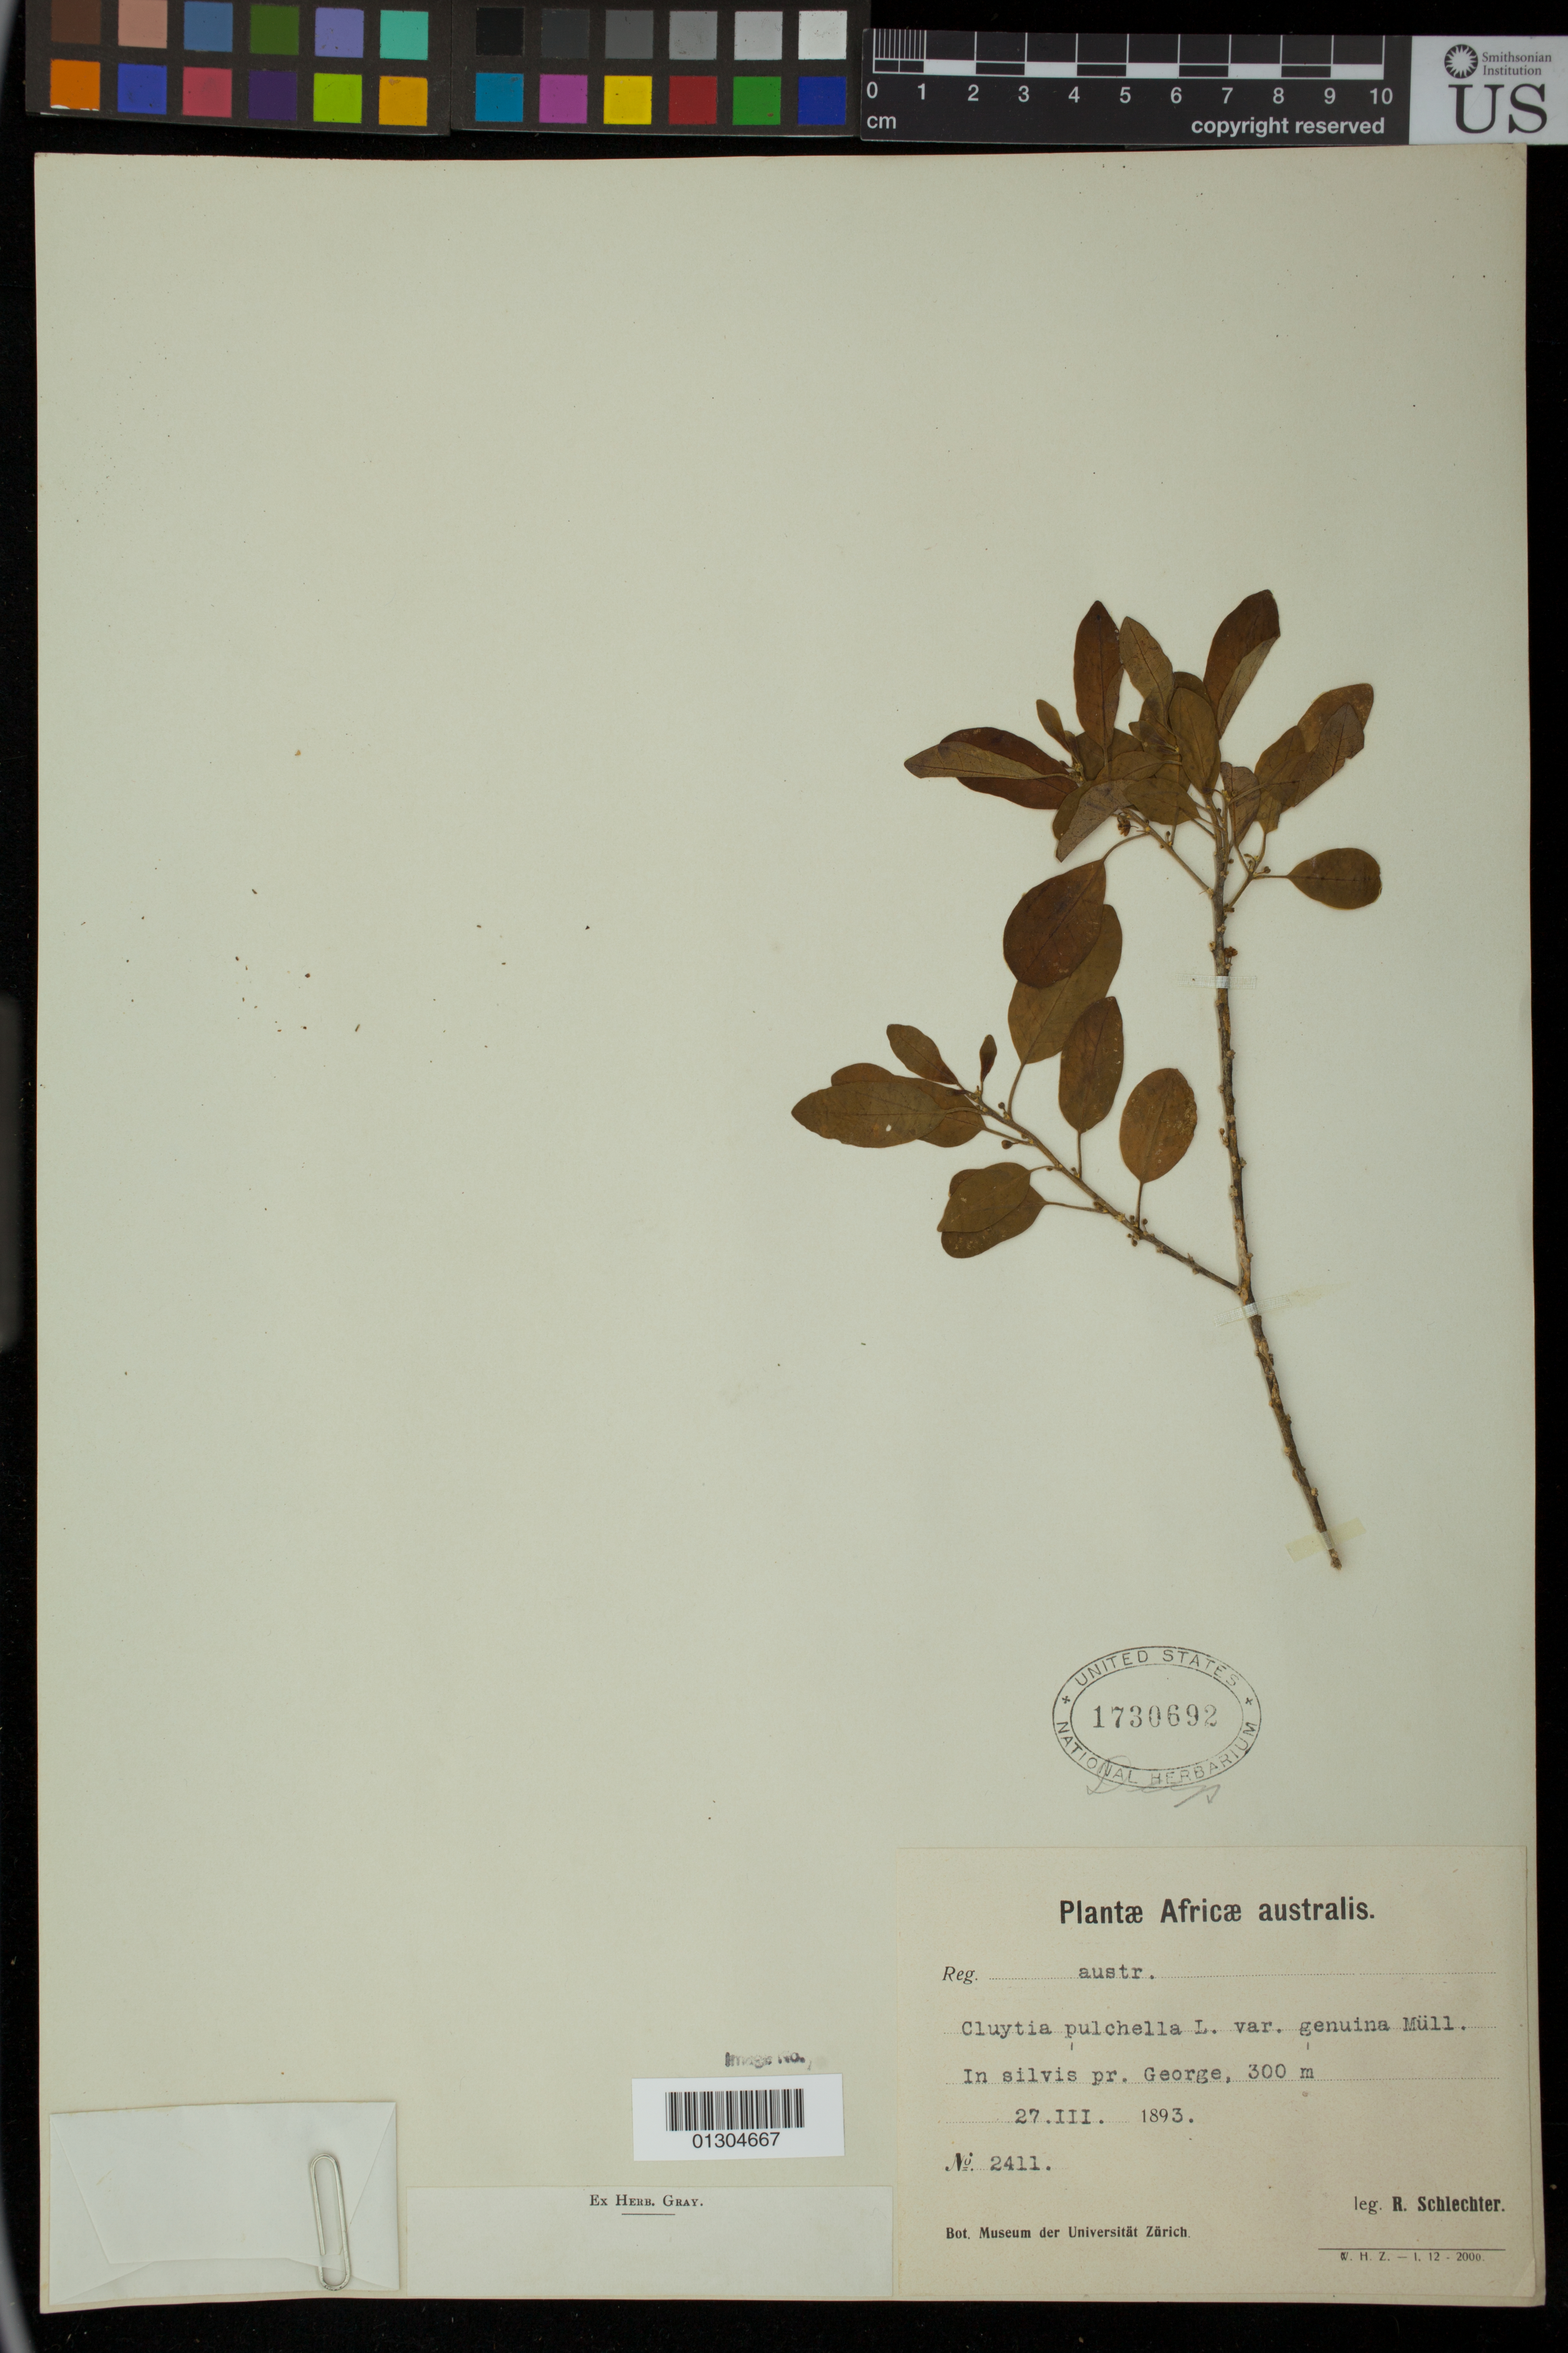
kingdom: Plantae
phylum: Tracheophyta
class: Magnoliopsida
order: Malpighiales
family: Peraceae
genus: Clutia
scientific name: Clutia pulchella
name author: L.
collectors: F. R. R. Schlechter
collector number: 2411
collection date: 1893-03-27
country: South Africa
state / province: Western Cape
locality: Africae australis (South Africa)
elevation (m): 300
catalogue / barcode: US 1730692